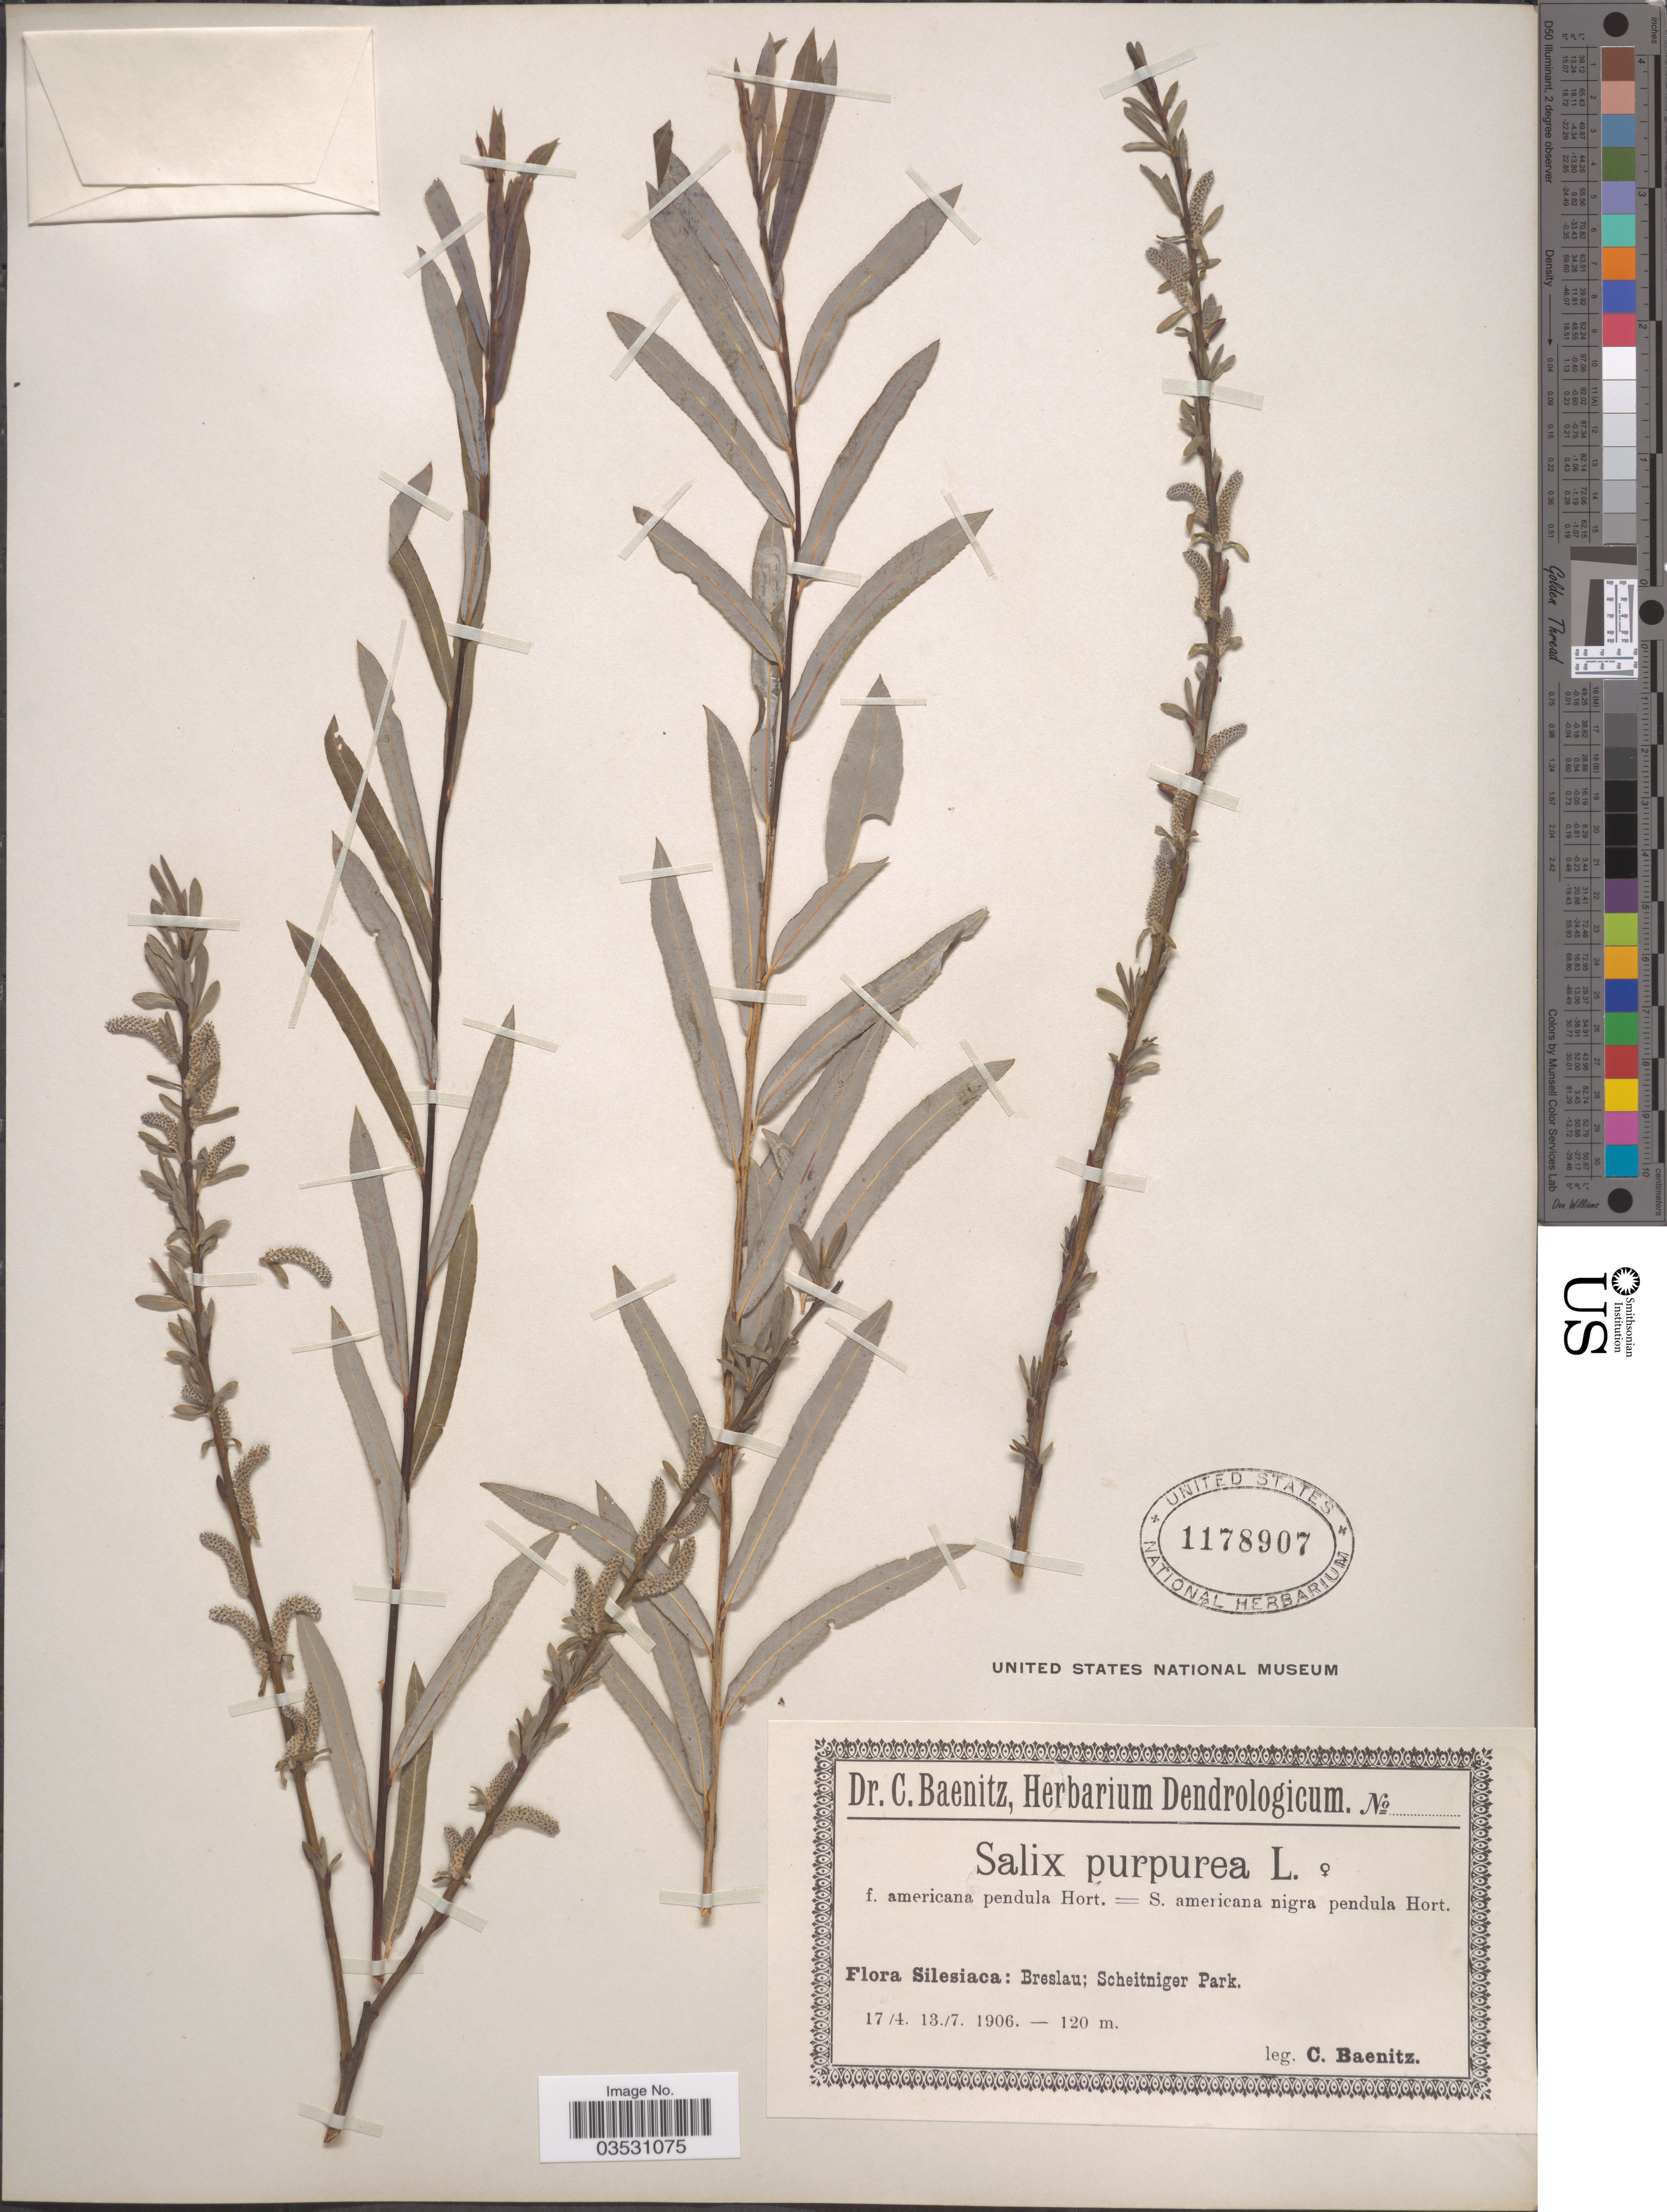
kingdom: Plantae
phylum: Tracheophyta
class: Magnoliopsida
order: Malpighiales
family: Salicaceae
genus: Salix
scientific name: Salix purpurea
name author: L.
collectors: C. G. Baenitz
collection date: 1906-04-17/1906-07-13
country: Poland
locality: Silesiaca: Breslau; Scheitniger Park.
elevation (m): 120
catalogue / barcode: US 1178907